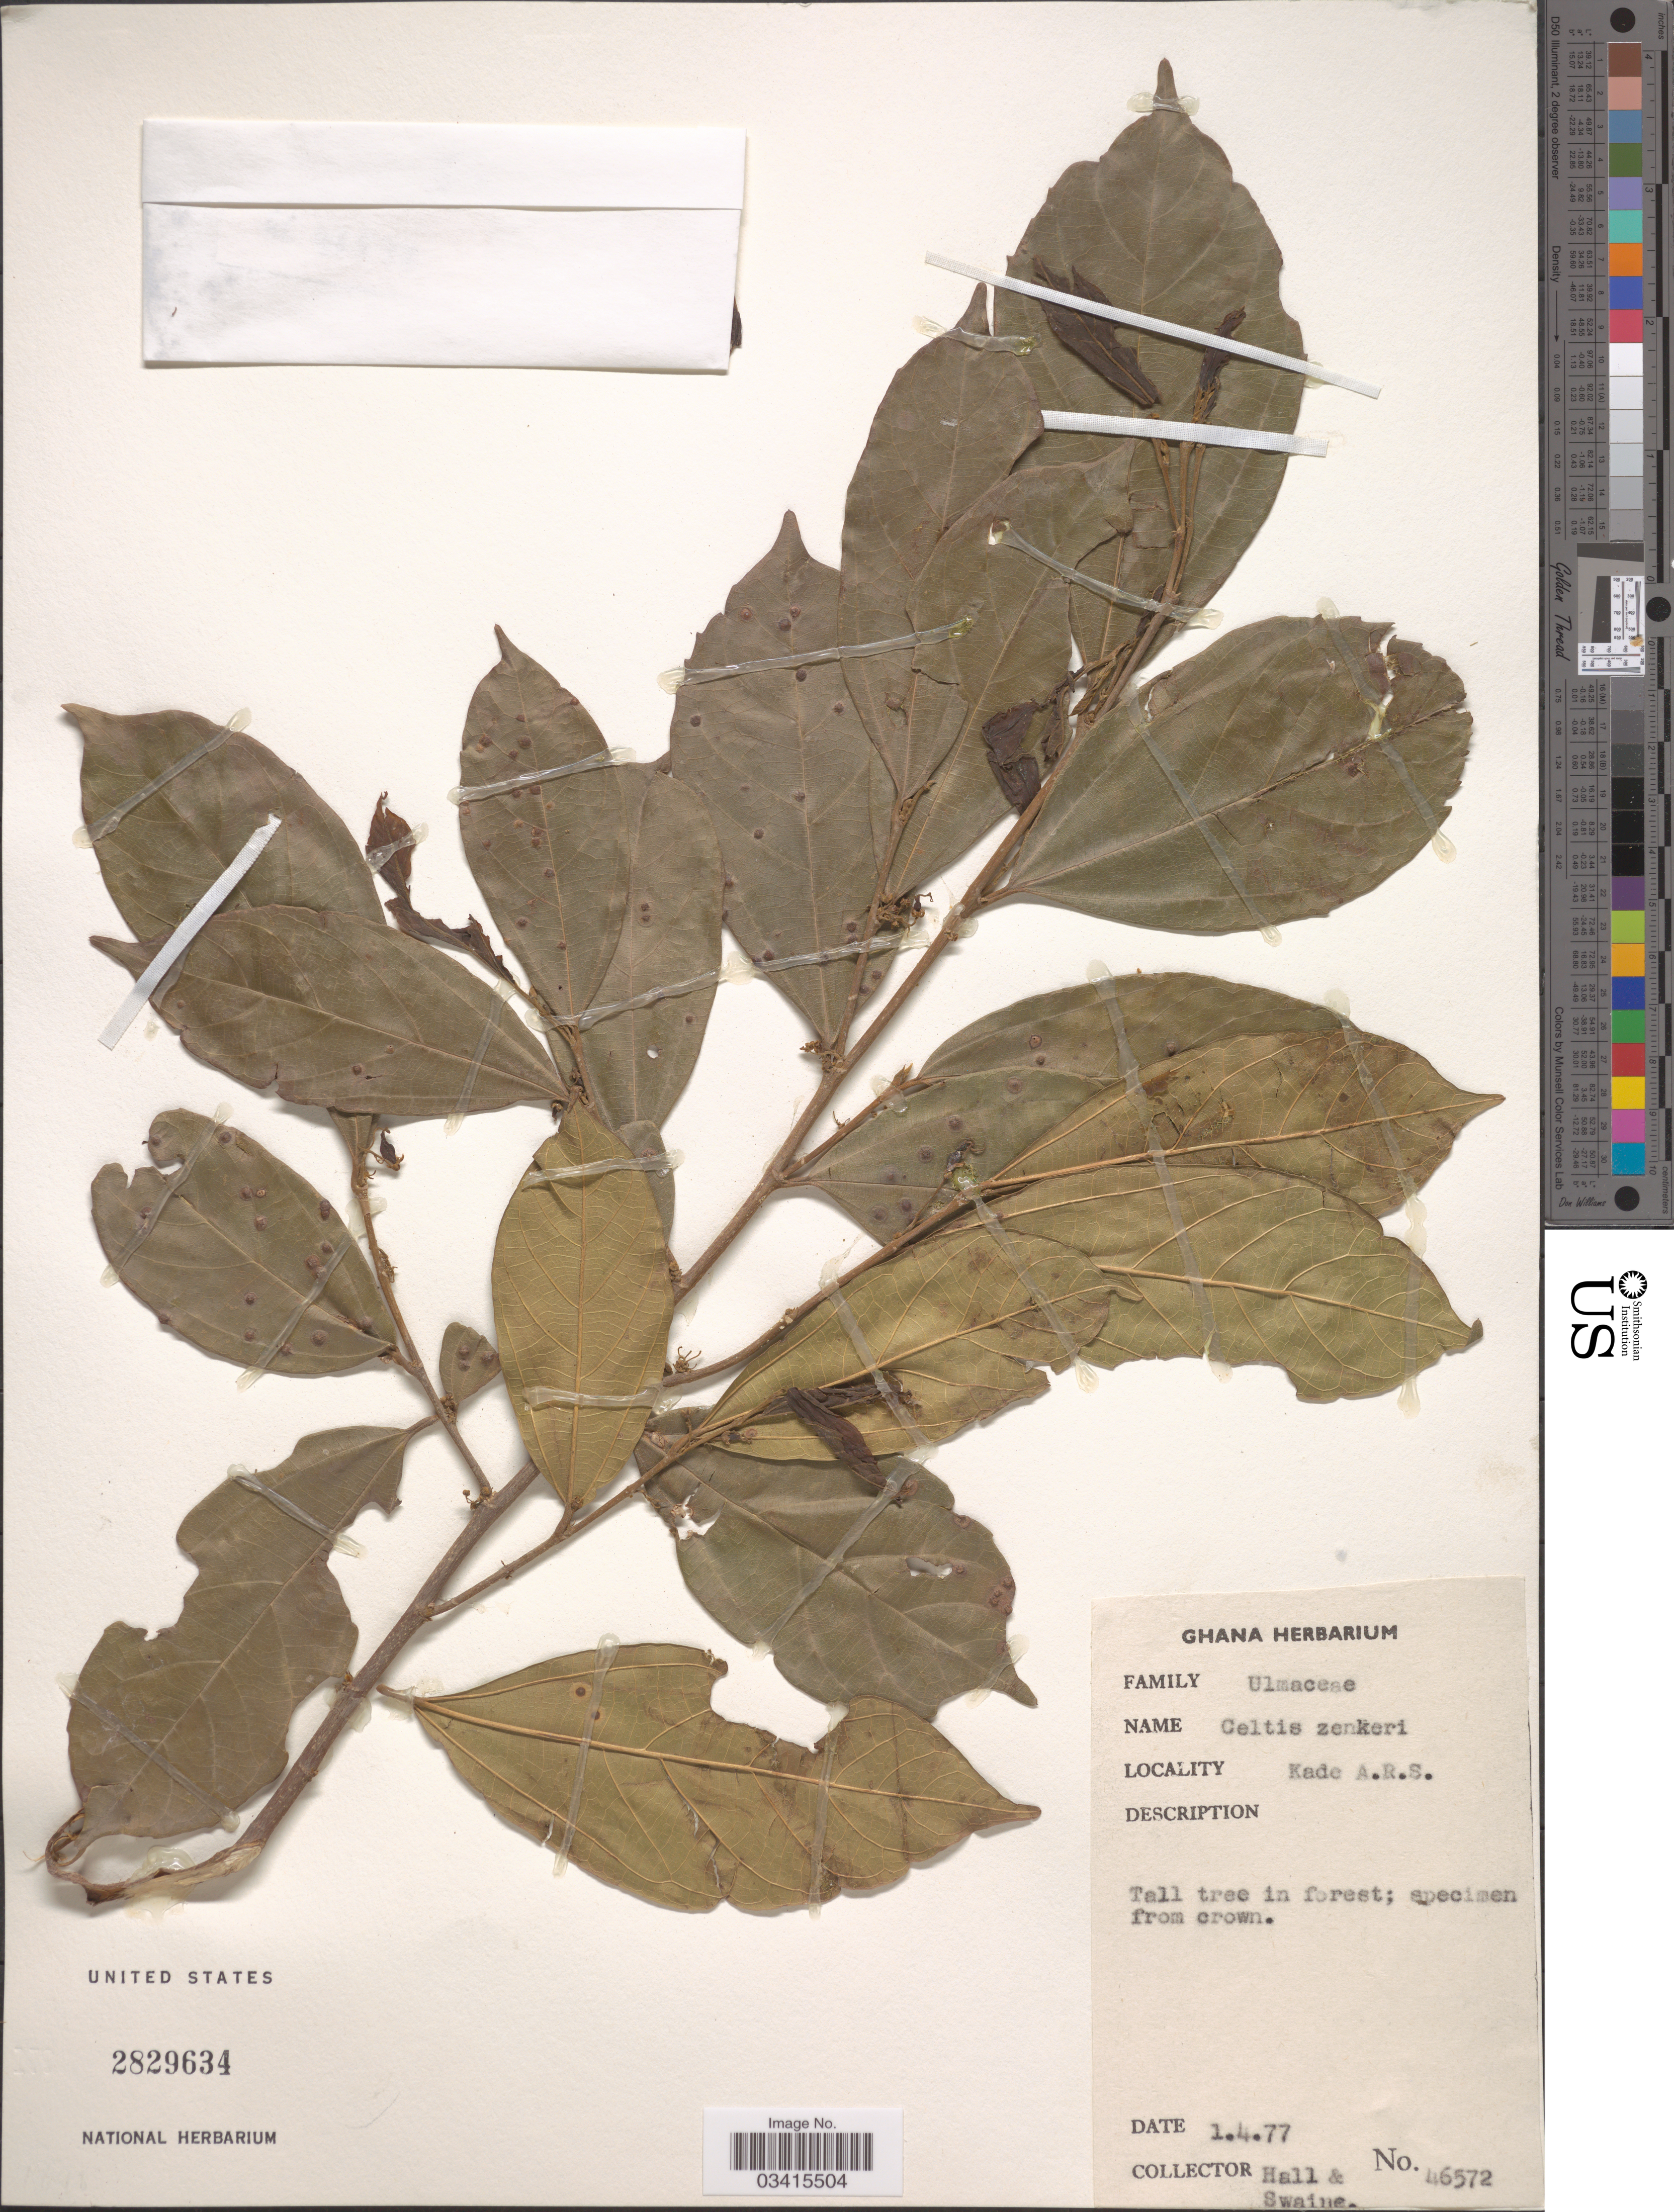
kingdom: Plantae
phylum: Tracheophyta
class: Magnoliopsida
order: Rosales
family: Cannabaceae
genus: Celtis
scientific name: Celtis zenkeri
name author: Engl.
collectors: -- Hall & M. Swaine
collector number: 46572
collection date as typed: Transcribed d/m/y: 1/4/77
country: Ghana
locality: Kade A.R.S.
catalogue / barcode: US 2829634